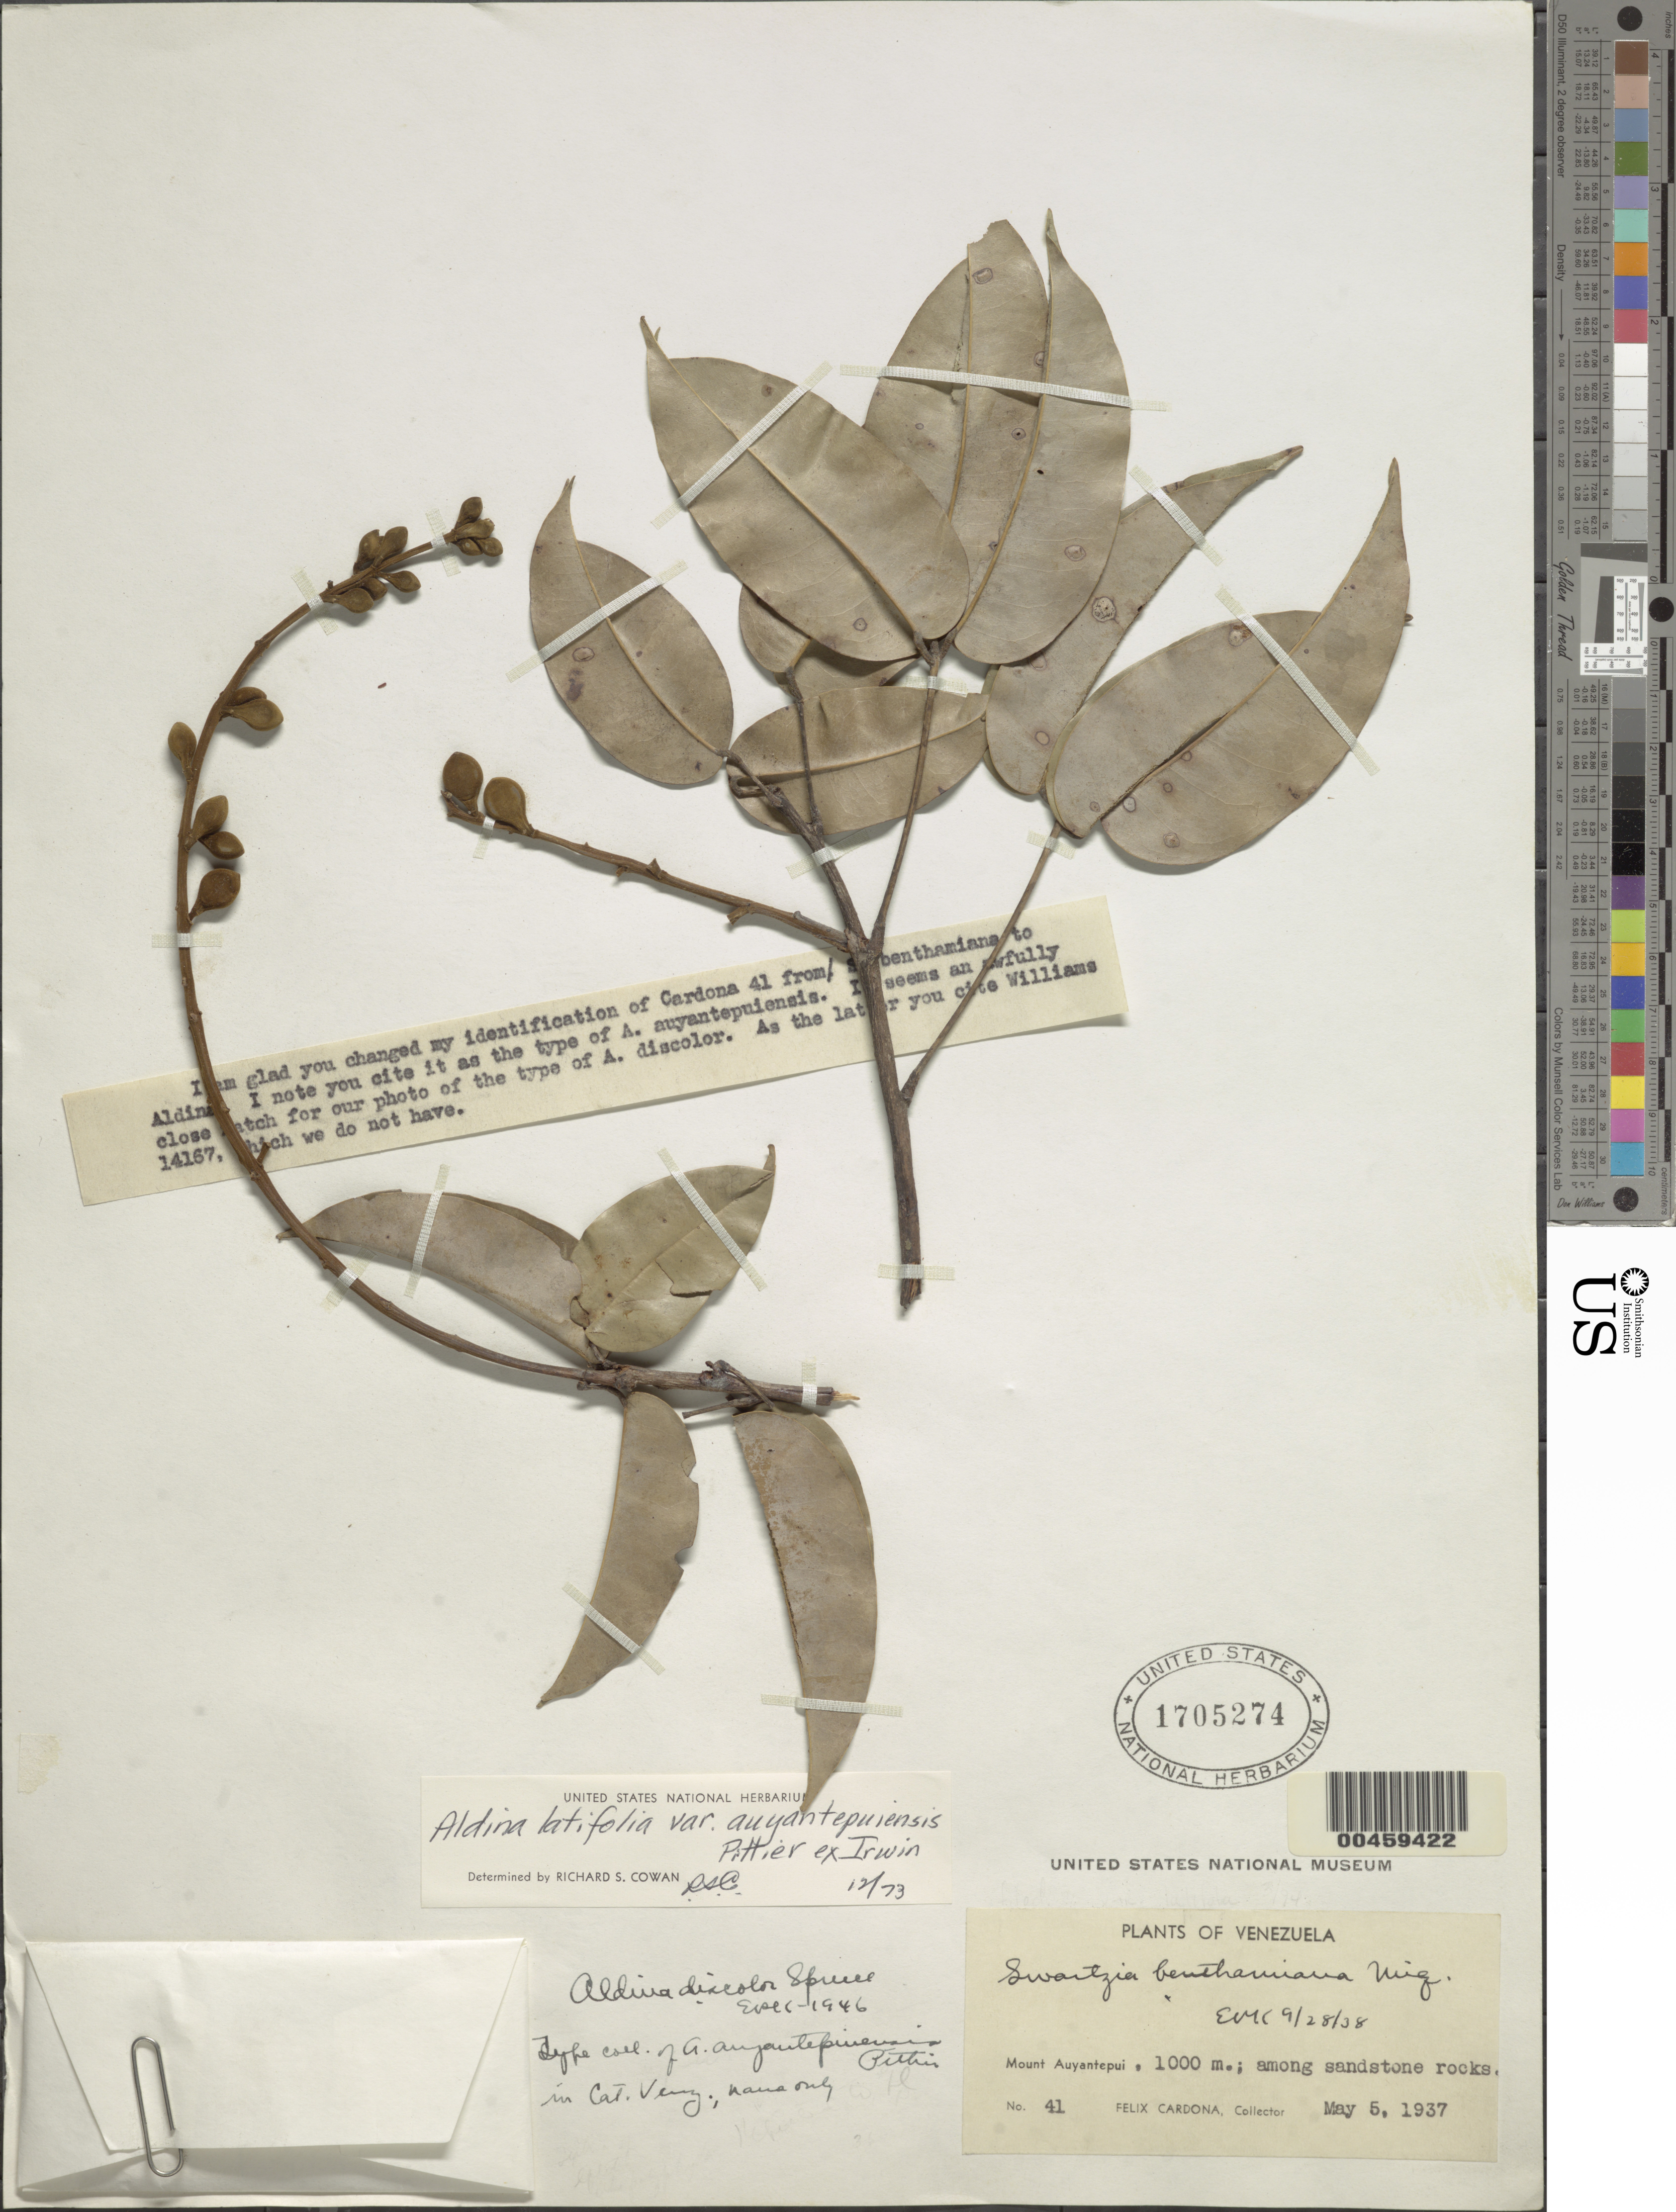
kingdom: Plantae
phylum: Tracheophyta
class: Magnoliopsida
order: Fabales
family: Fabaceae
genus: Aldina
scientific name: Aldina latifolia var. auyantepuiensis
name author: Pittier ex H.S. Irwin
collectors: F. Cardona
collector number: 41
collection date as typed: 05 May 1937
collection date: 1937-05-05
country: Venezuela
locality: Mt. auyantepui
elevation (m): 1000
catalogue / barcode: US 1705274